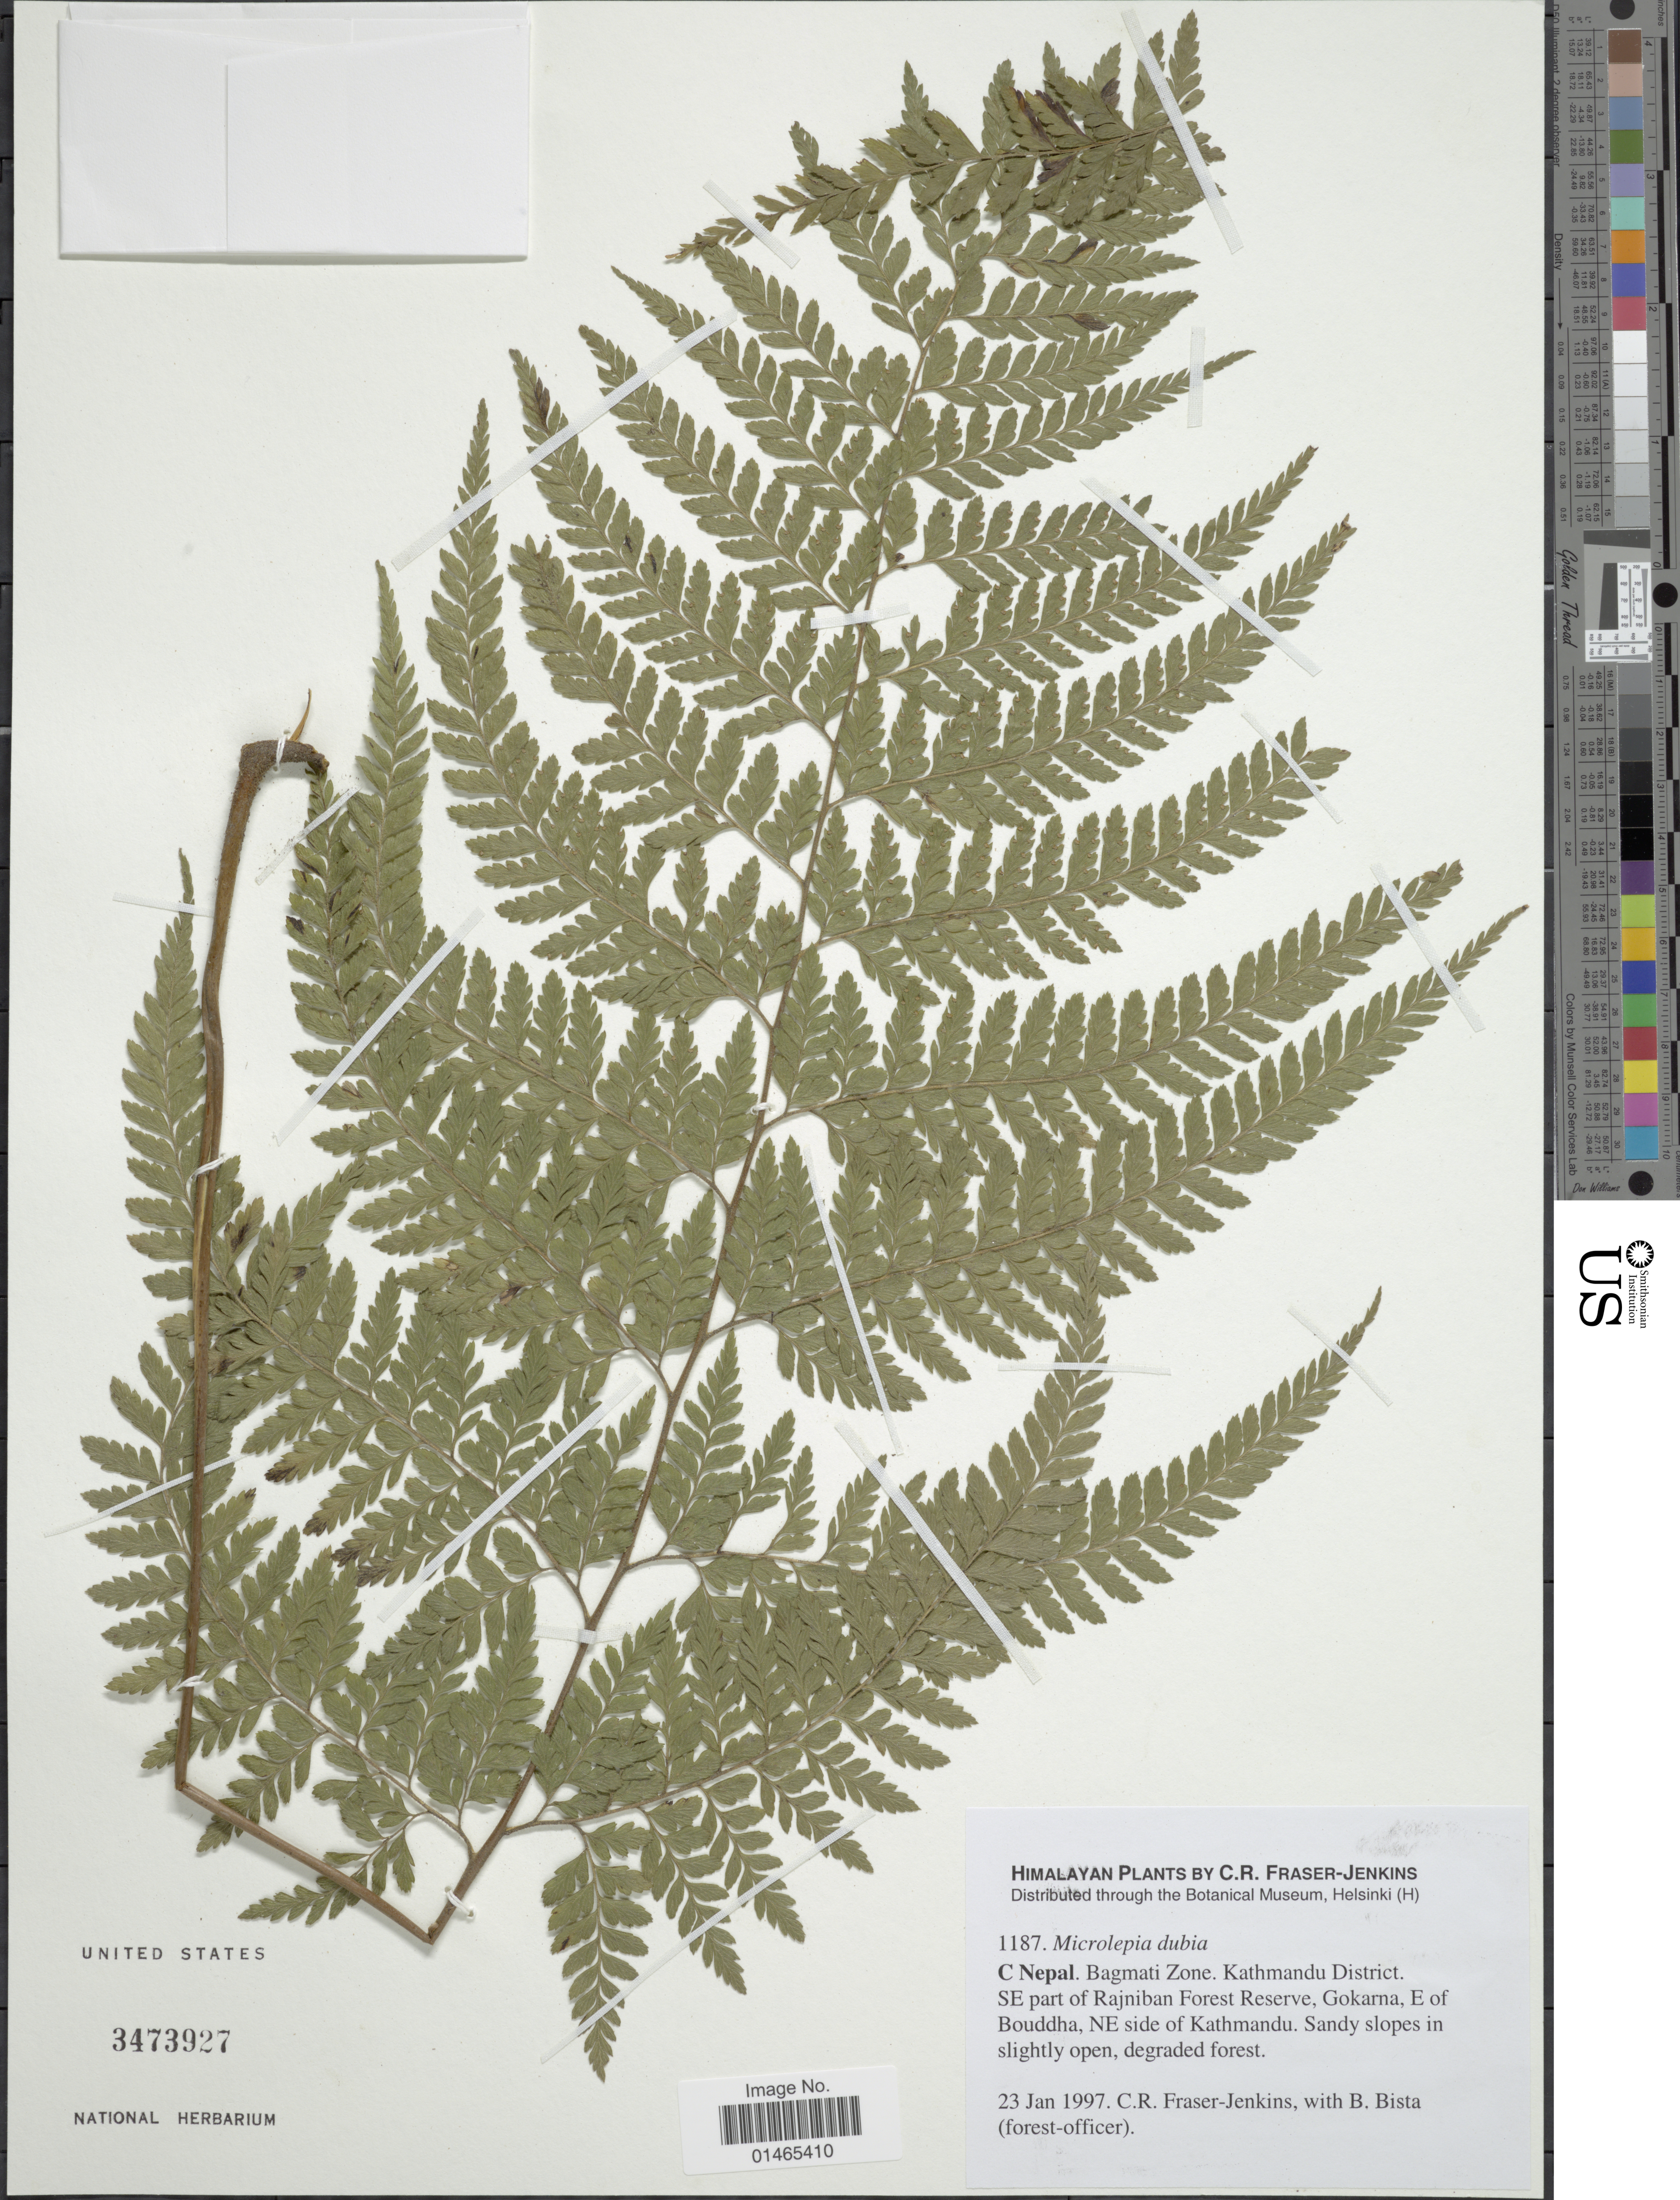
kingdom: Plantae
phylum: Tracheophyta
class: Polypodiopsida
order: Polypodiales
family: Dennstaedtiaceae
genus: Microlepia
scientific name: Microlepia dubia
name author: (Roxb.) C.V. Morton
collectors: C. R. Fraser-Jenkins & B. Bista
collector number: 1187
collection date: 1997-01-23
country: Nepal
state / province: Bagmati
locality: Bagmati Zone, Kathmandu District, SE part of Rajniban Forest Reserve, Gokarna, E of Bouddha, NE side of Kathmandu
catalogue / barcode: US 3473927